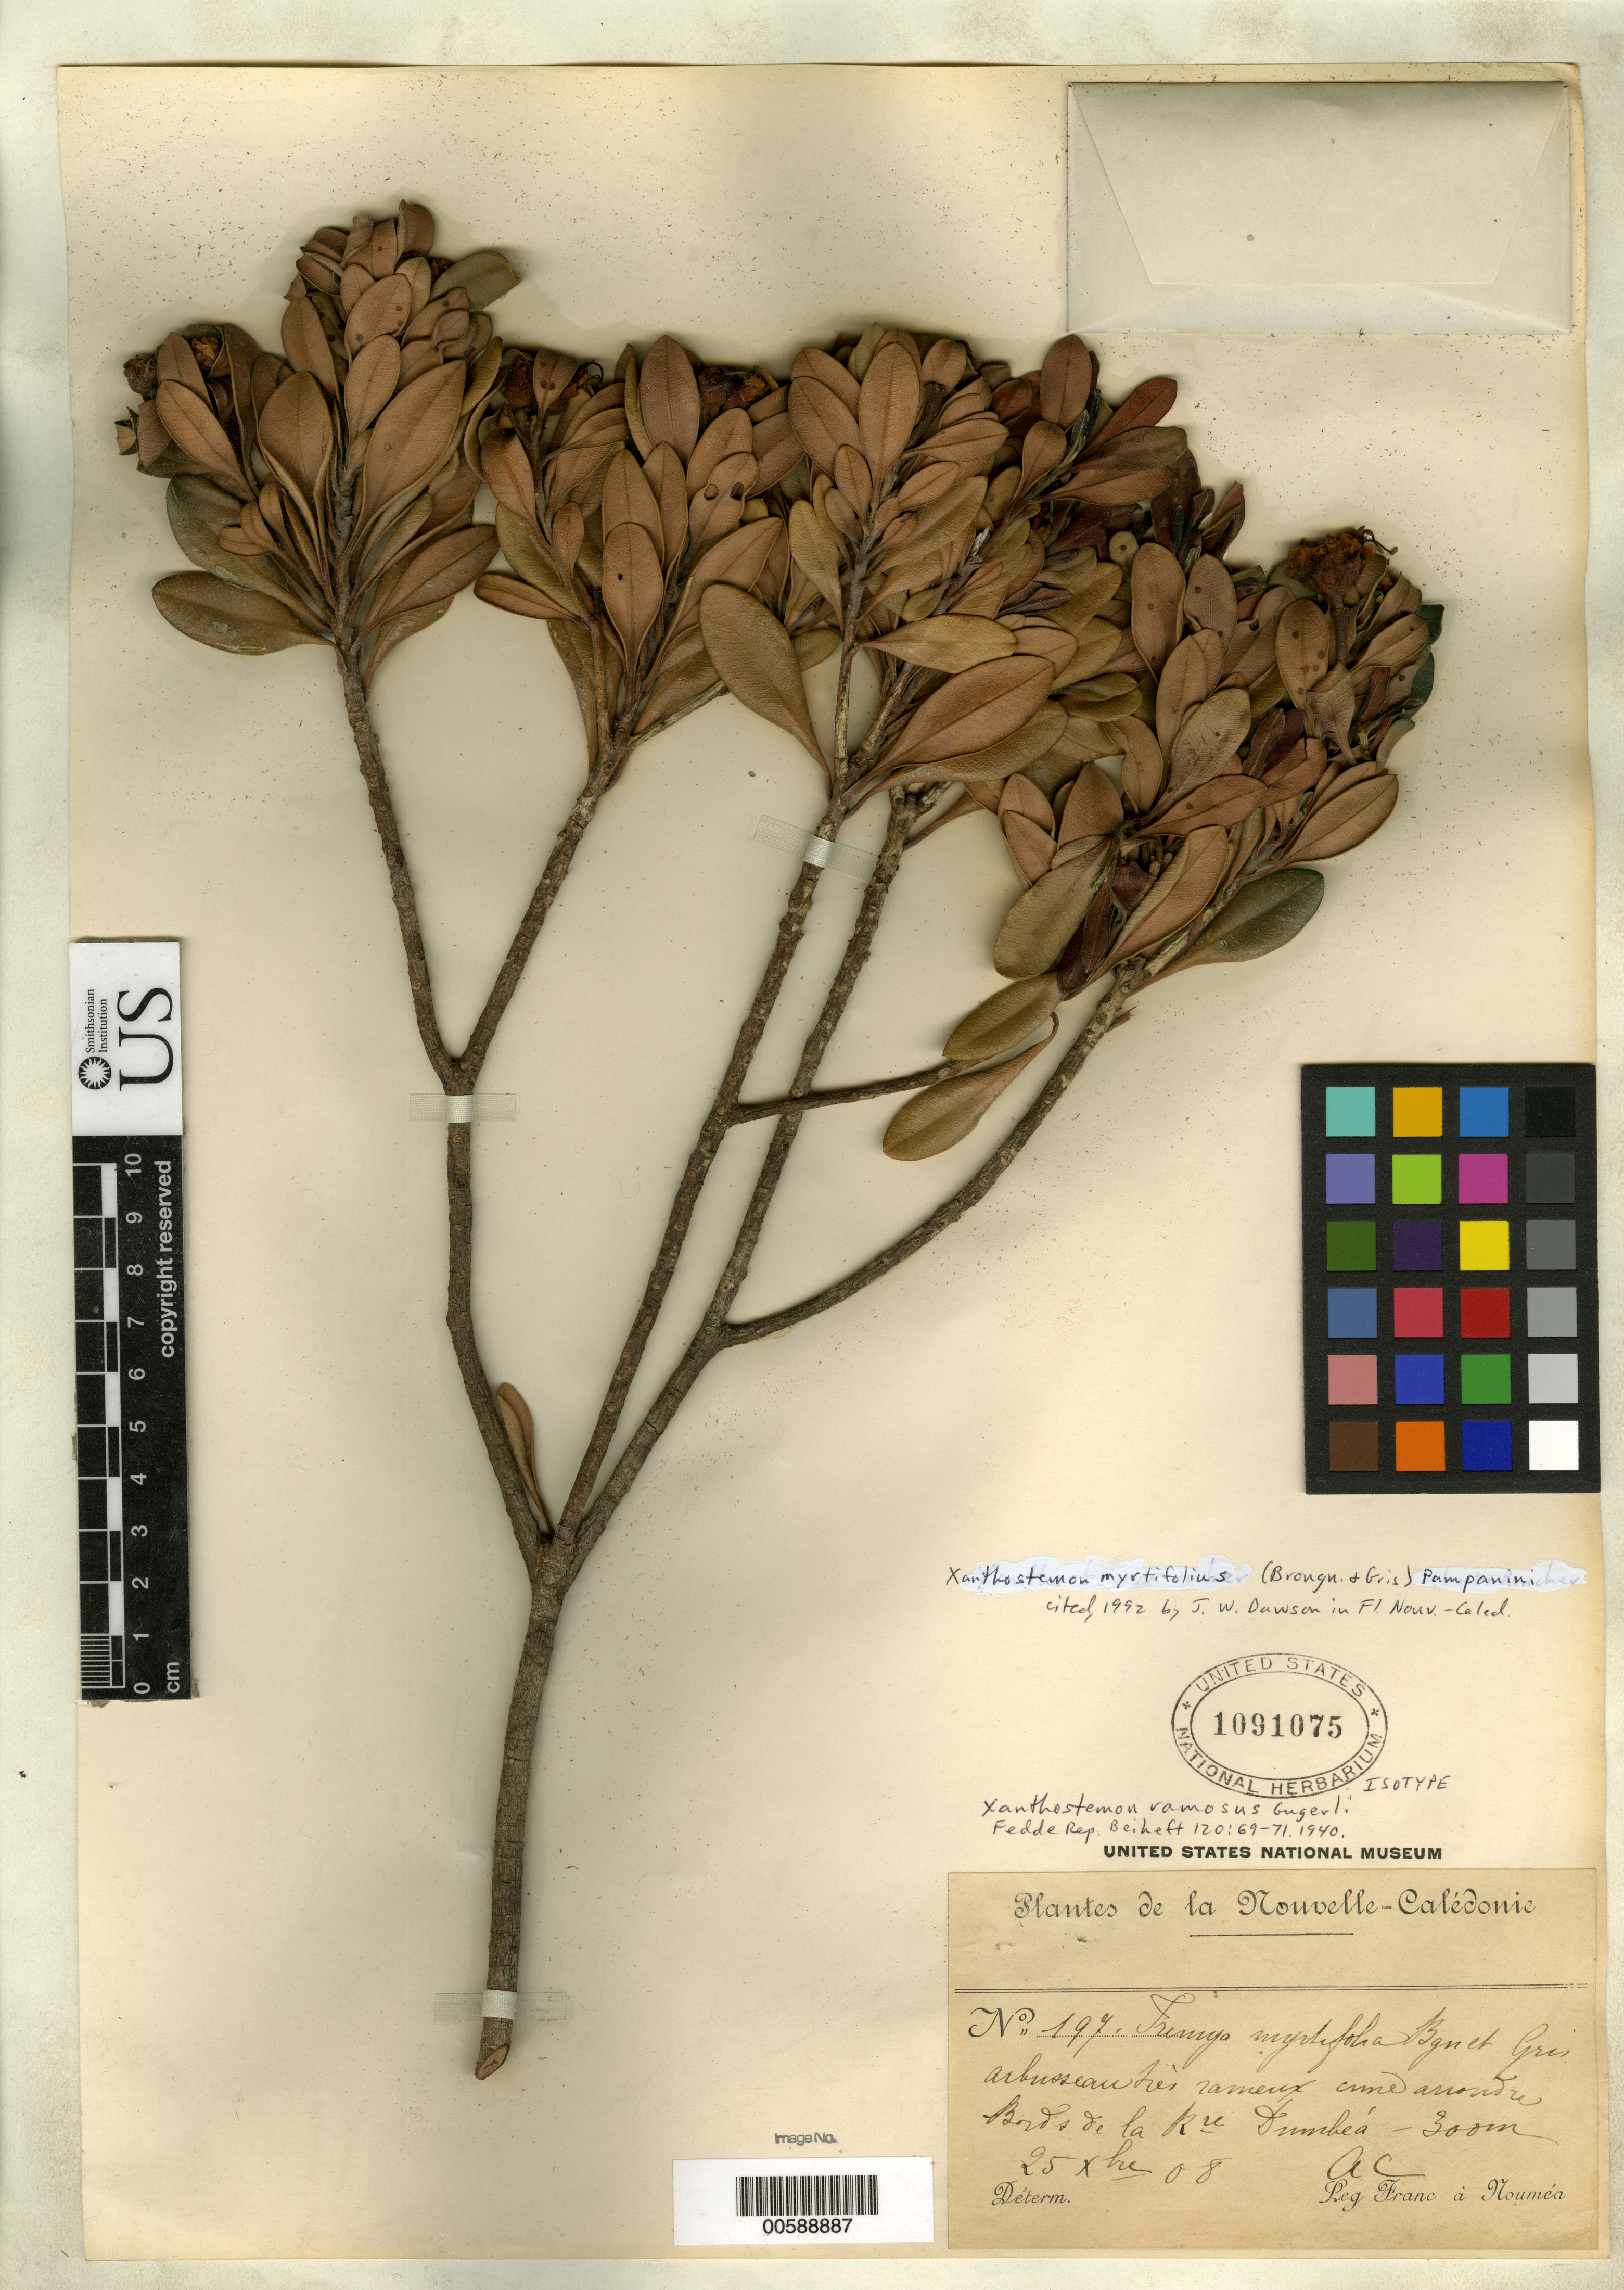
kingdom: Plantae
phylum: Tracheophyta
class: Magnoliopsida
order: Myrtales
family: Myrtaceae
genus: Xanthostemon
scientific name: Xanthostemon ramosus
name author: Gugerli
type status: Isotype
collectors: I. Franc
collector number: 197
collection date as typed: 25 Jun 1908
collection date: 1908-06-25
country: New Caledonia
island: New Caledonia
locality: Bords de la Riv. Dumbea.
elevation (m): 300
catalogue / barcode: US 1091075